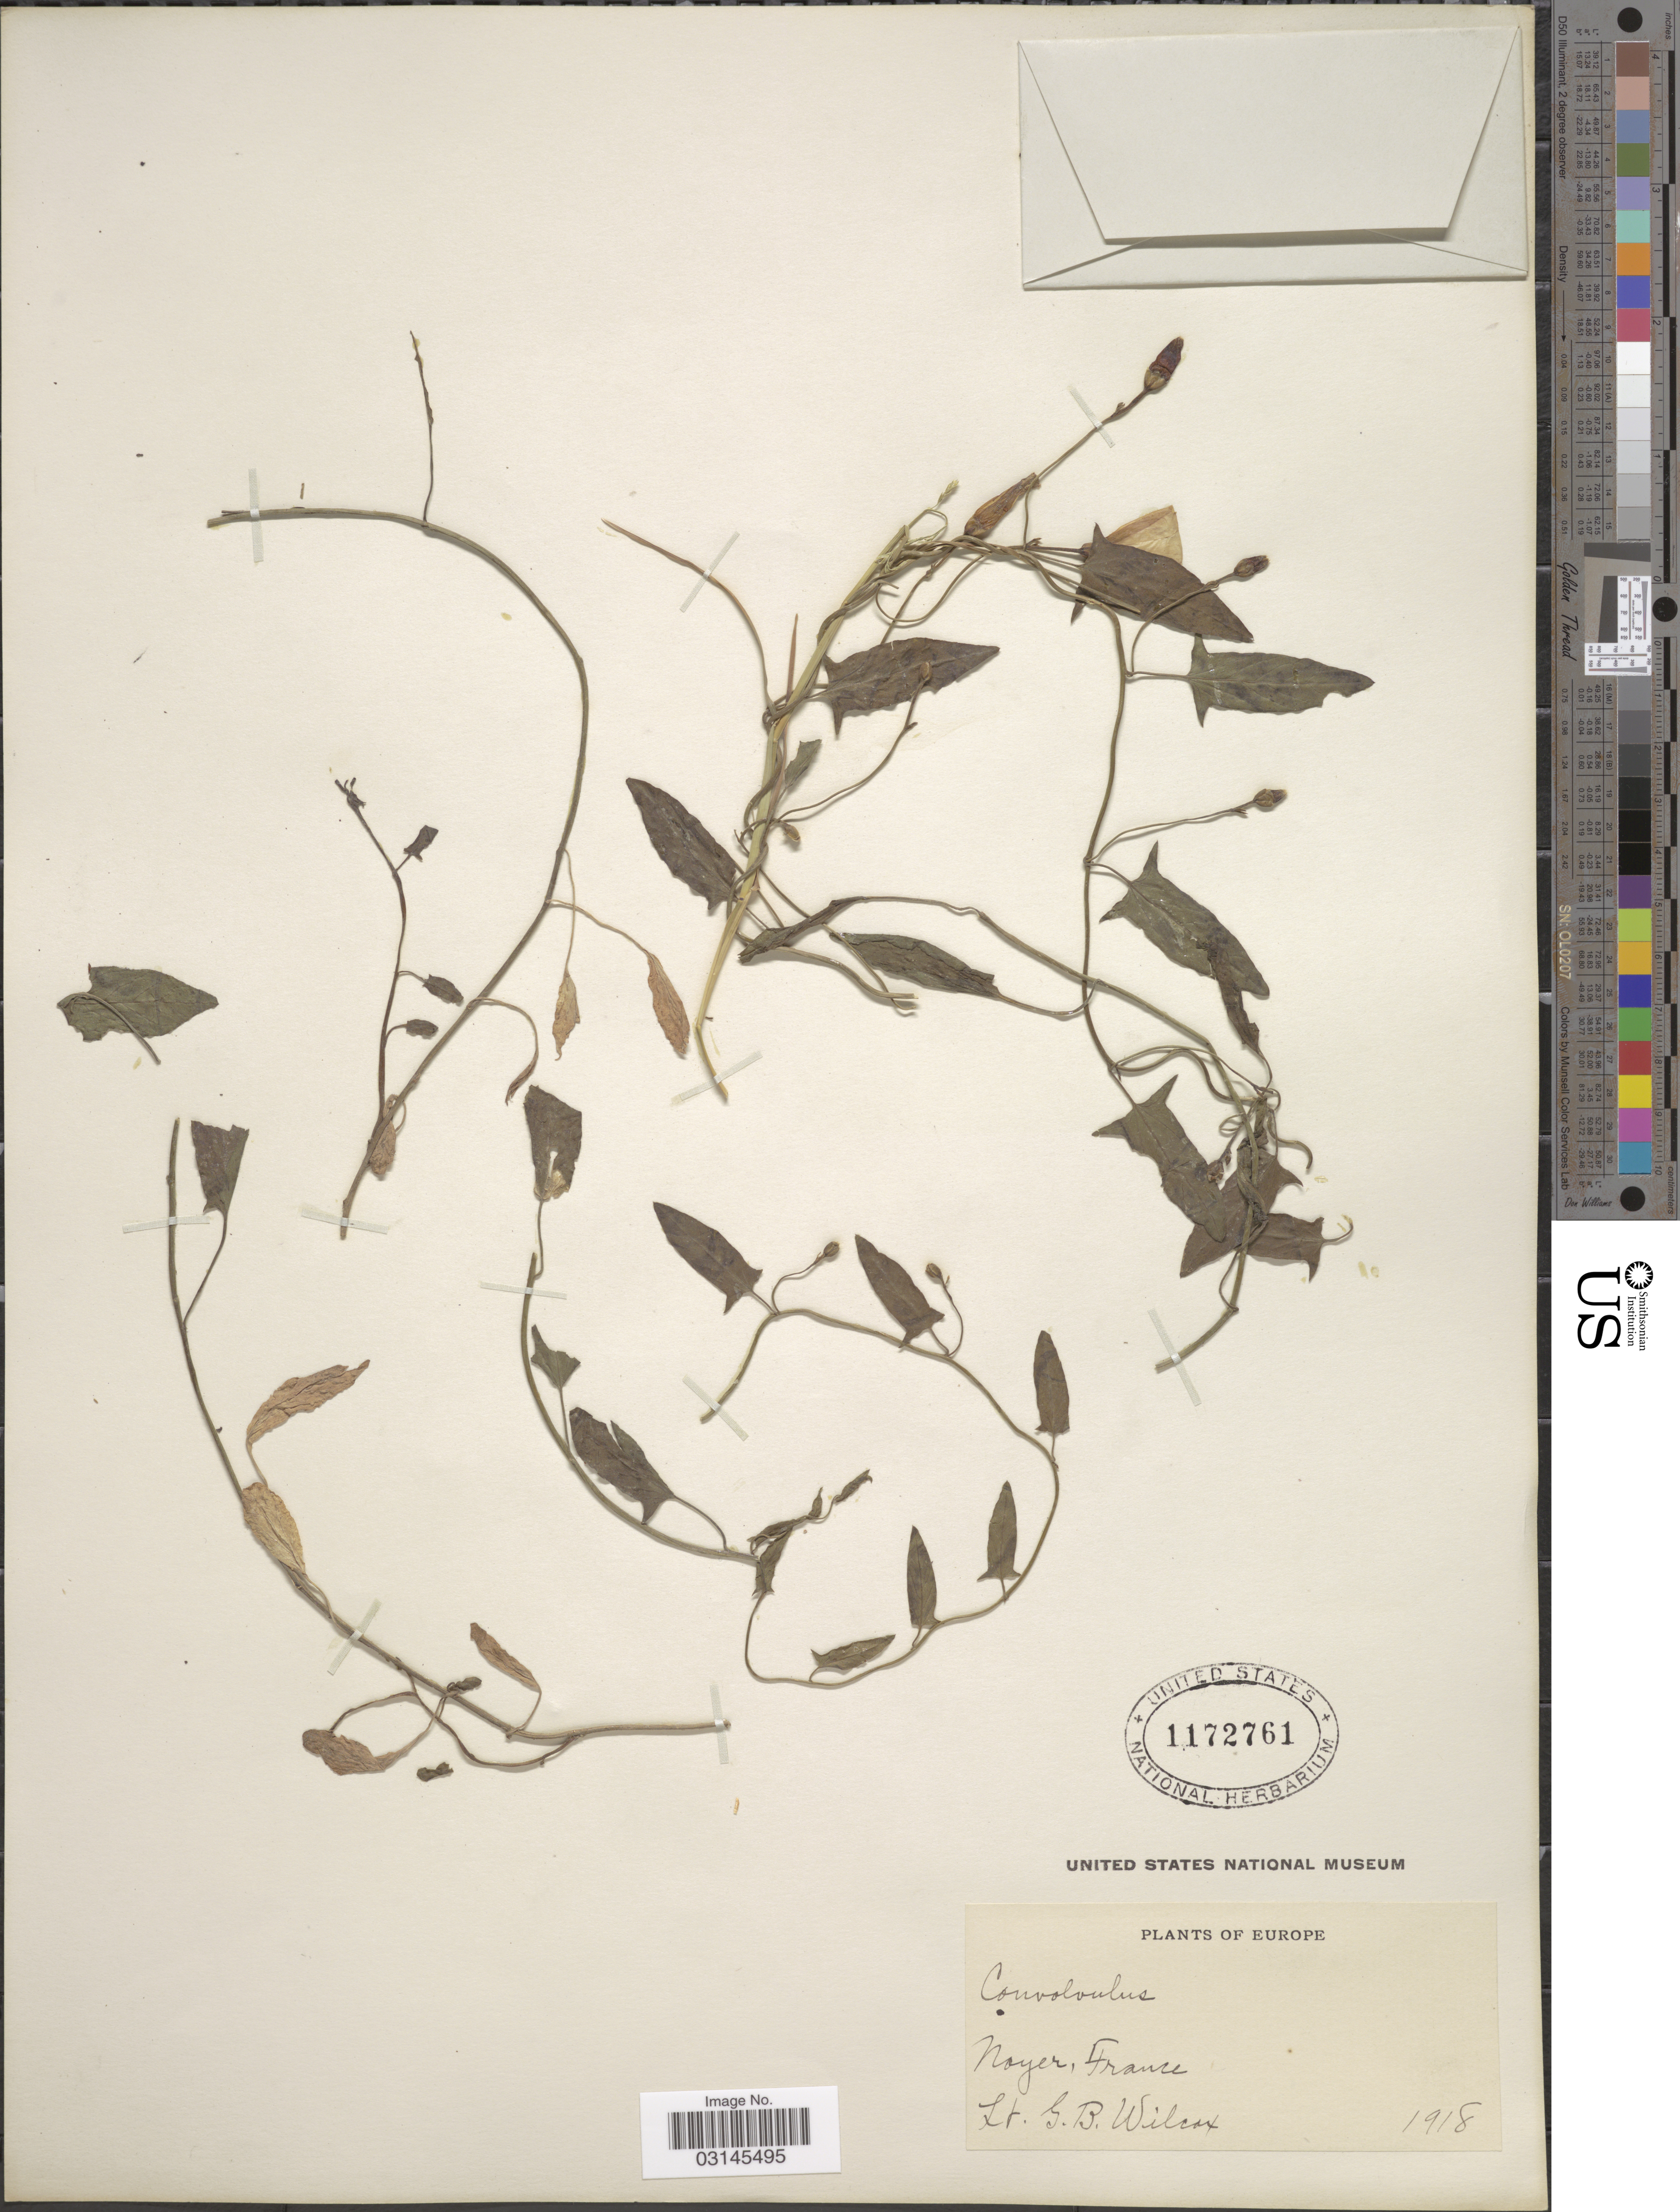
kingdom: Plantae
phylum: Tracheophyta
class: Magnoliopsida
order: Solanales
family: Convolvulaceae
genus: Convolvulus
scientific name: Convolvulus sp.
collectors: G. Wilcox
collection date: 1918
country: France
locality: Noyer.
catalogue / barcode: US 1172761